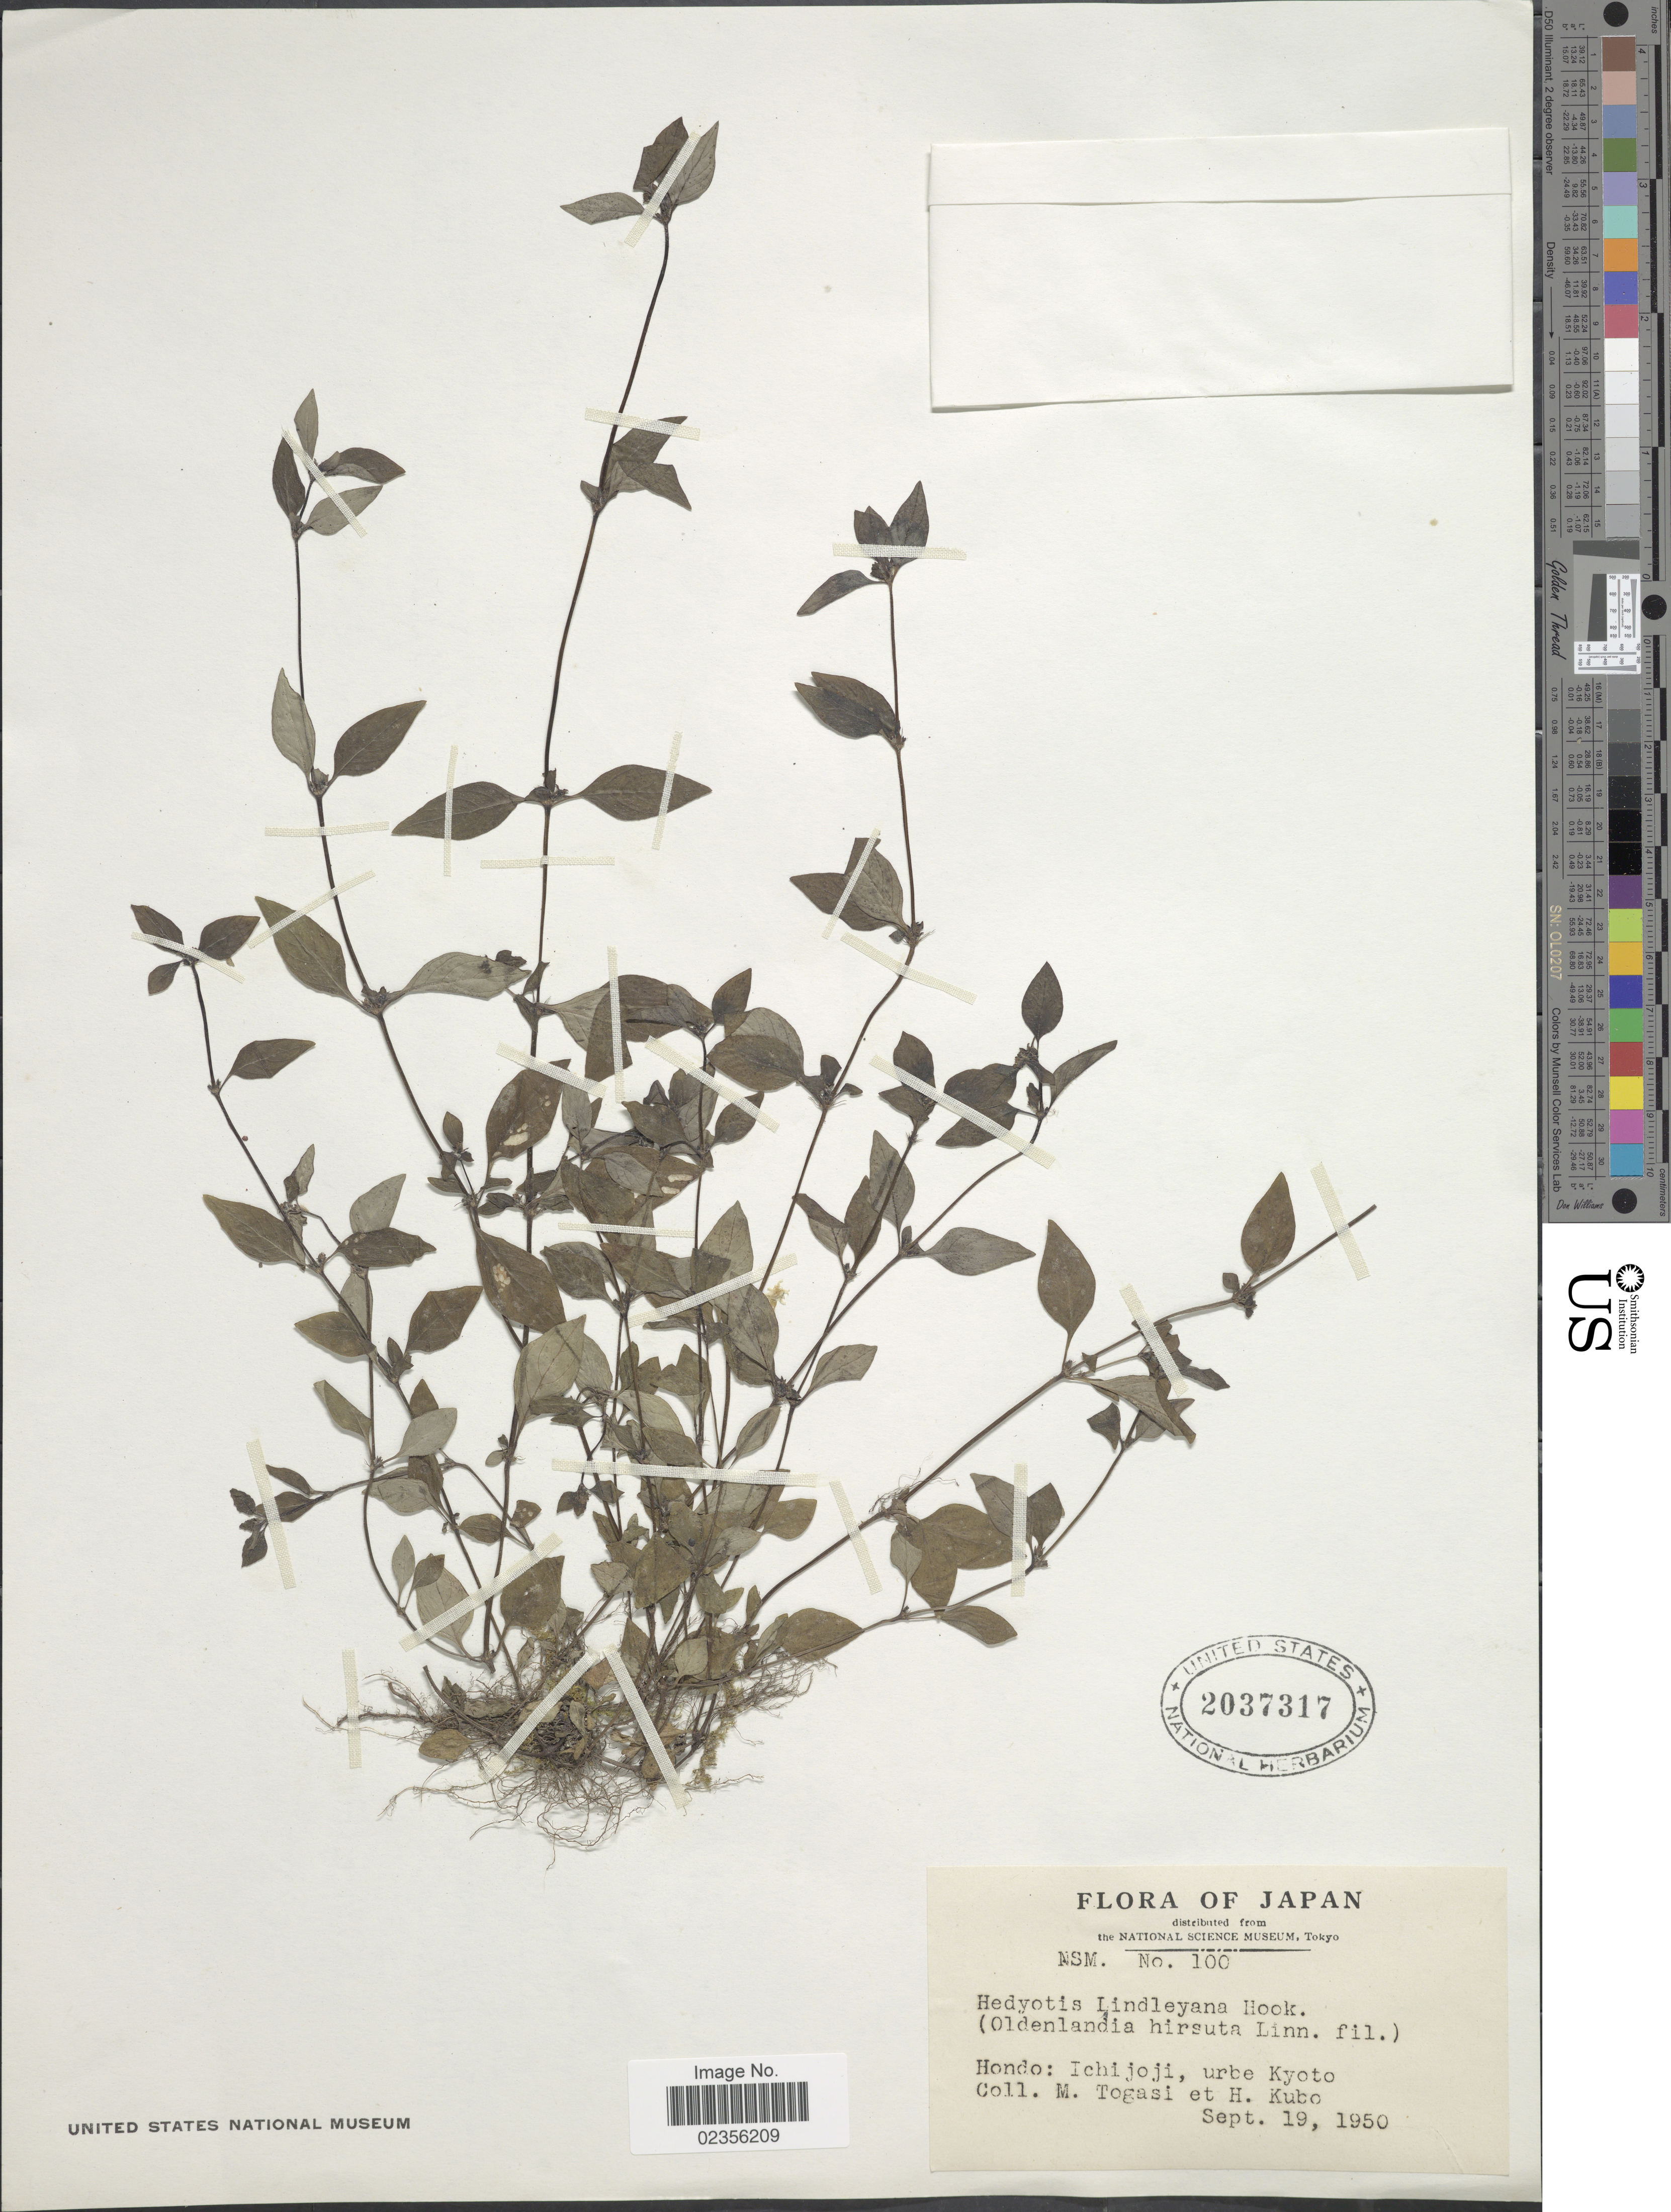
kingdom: Plantae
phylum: Tracheophyta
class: Magnoliopsida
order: Gentianales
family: Rubiaceae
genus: Neanotis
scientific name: Neanotis hirsuta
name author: (L. f.) W.H. Lewis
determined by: Strong, Mark T., (BOT), Smithsonian Institution - National Museum of Natural History (UNITED STATES)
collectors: M. Togasi & H. Kubo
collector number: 100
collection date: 1950-09-19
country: Japan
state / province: Kyoto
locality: Hondo: Ichijoji, urbe Kyoto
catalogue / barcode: US 2037317